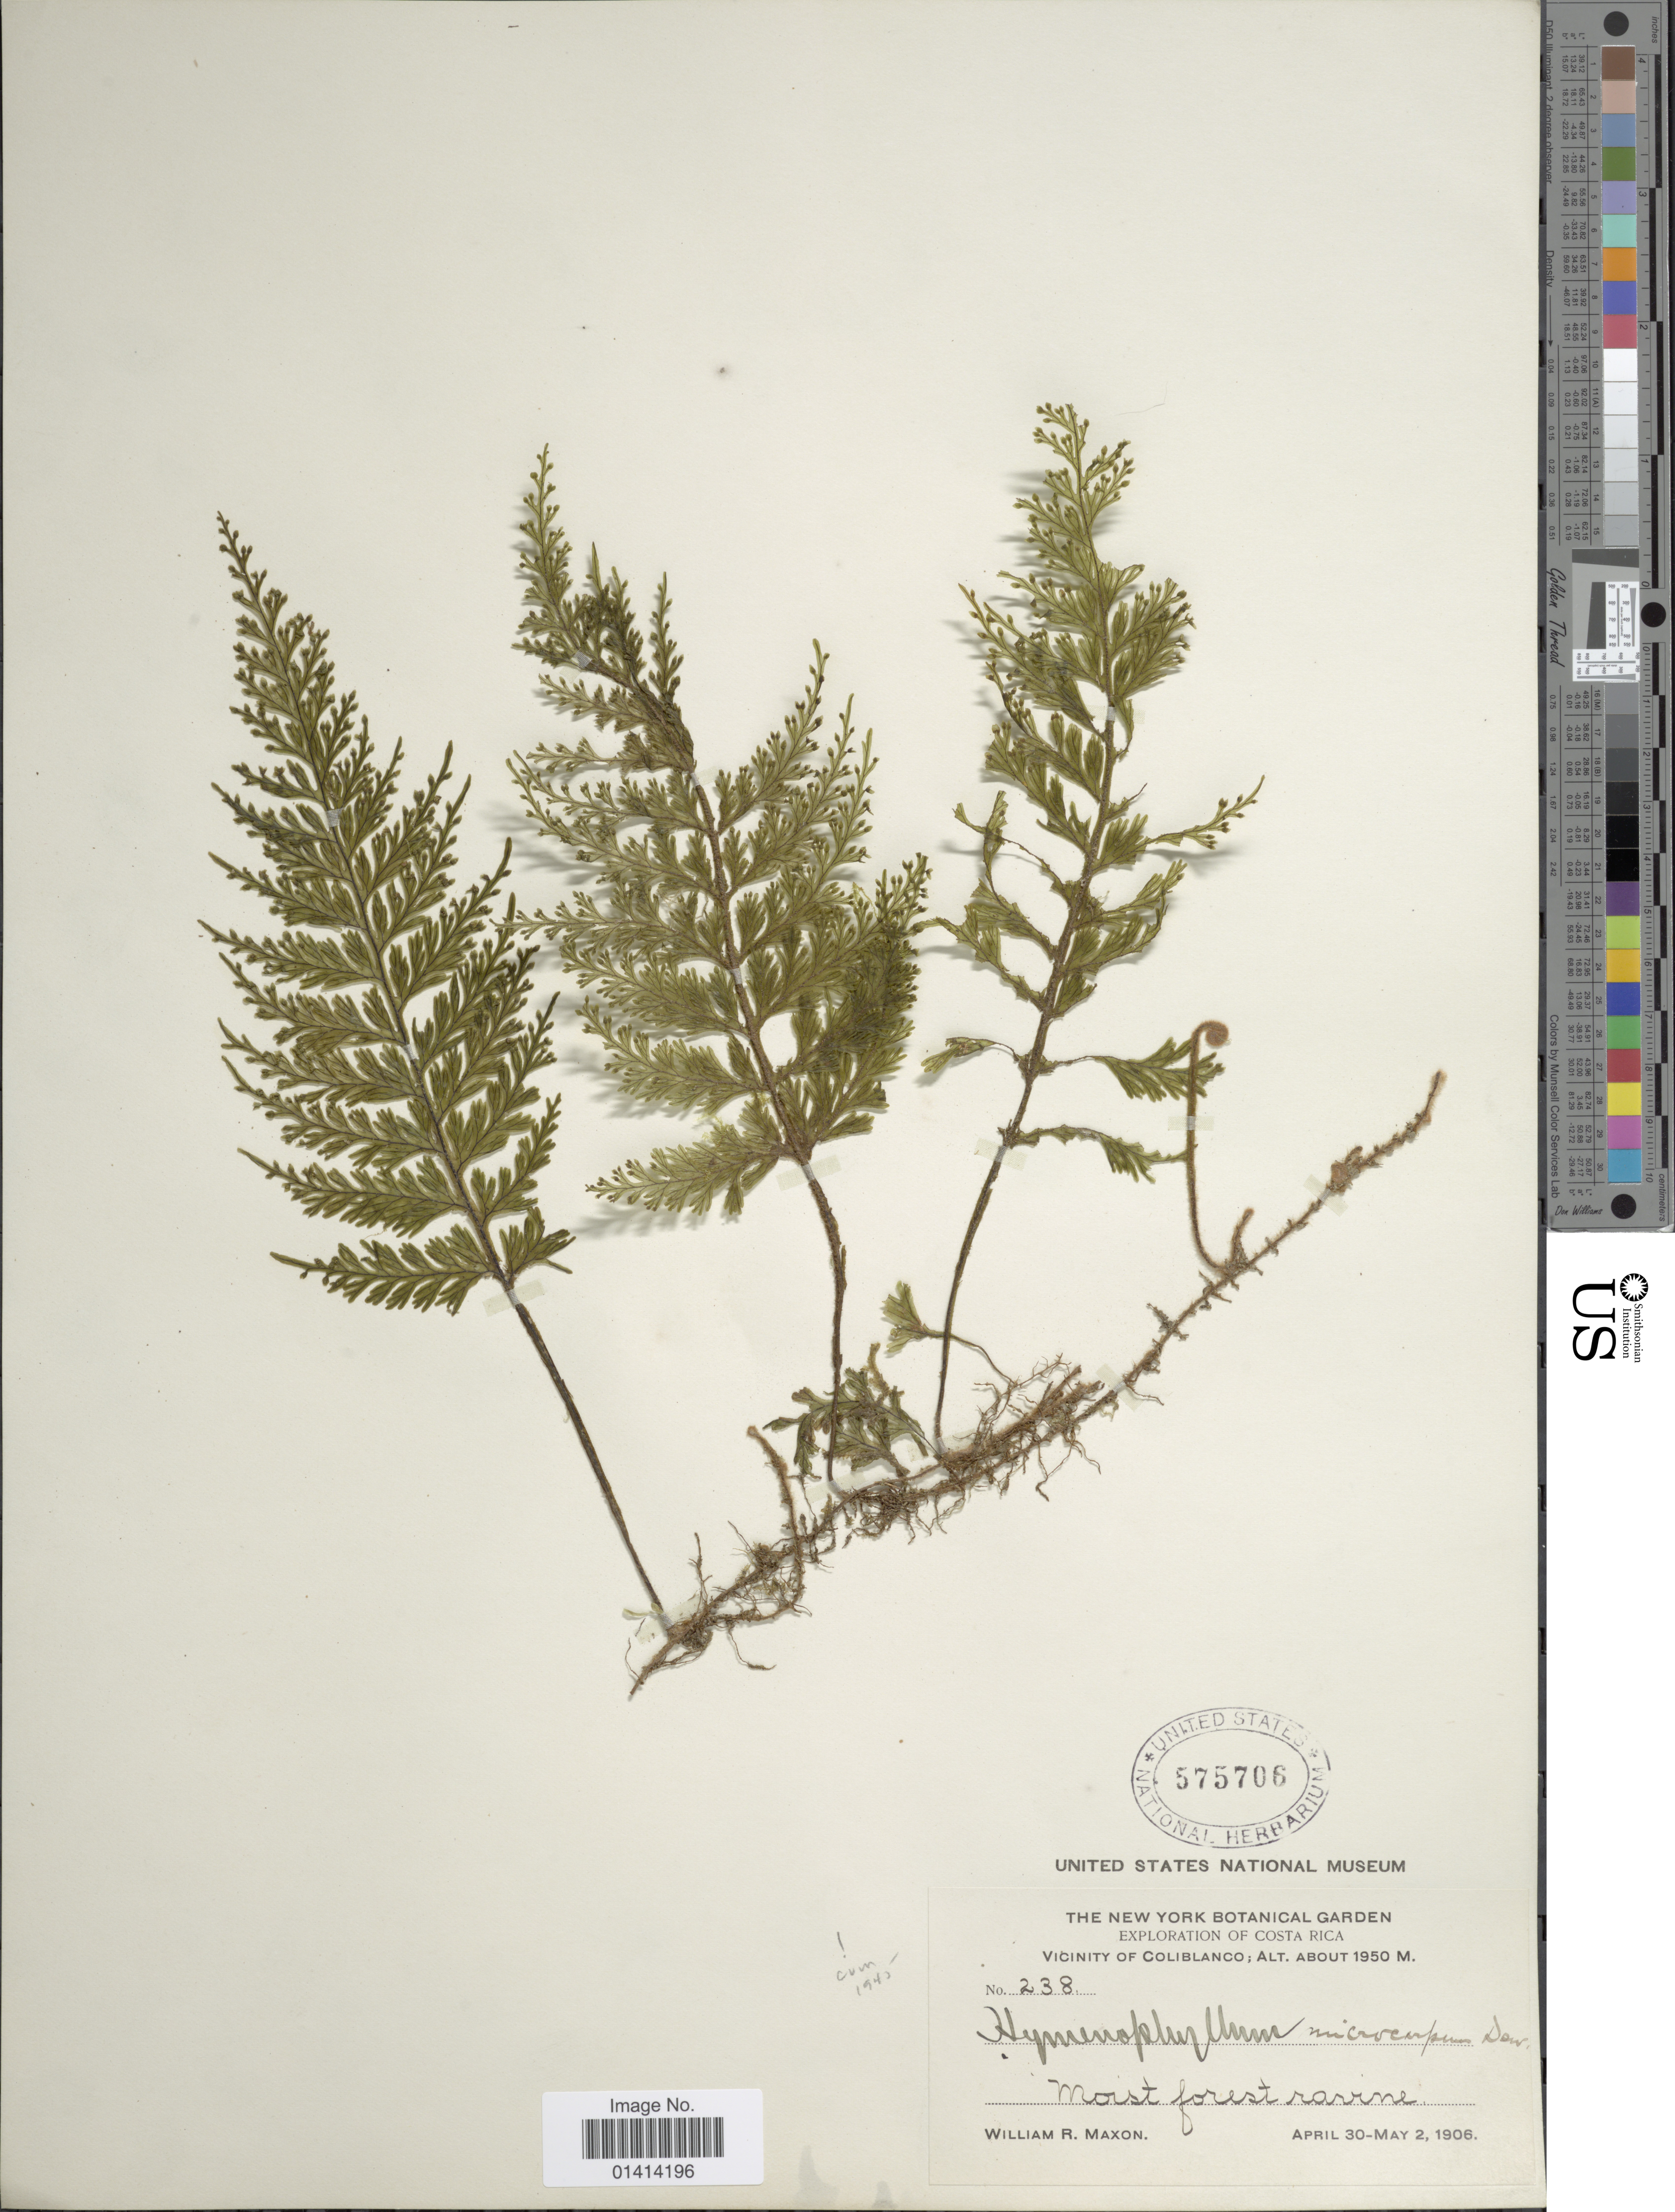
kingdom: Plantae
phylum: Tracheophyta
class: Polypodiopsida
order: Hymenophyllales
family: Hymenophyllaceae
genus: Hymenophyllum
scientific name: Hymenophyllum microcarpum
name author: (Desv.) Lellinger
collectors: W. R. Maxon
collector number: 238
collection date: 1906-04-30/1906-05-02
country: Costa Rica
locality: Vicinity of Coliblanco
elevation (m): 1950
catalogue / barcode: US 575706